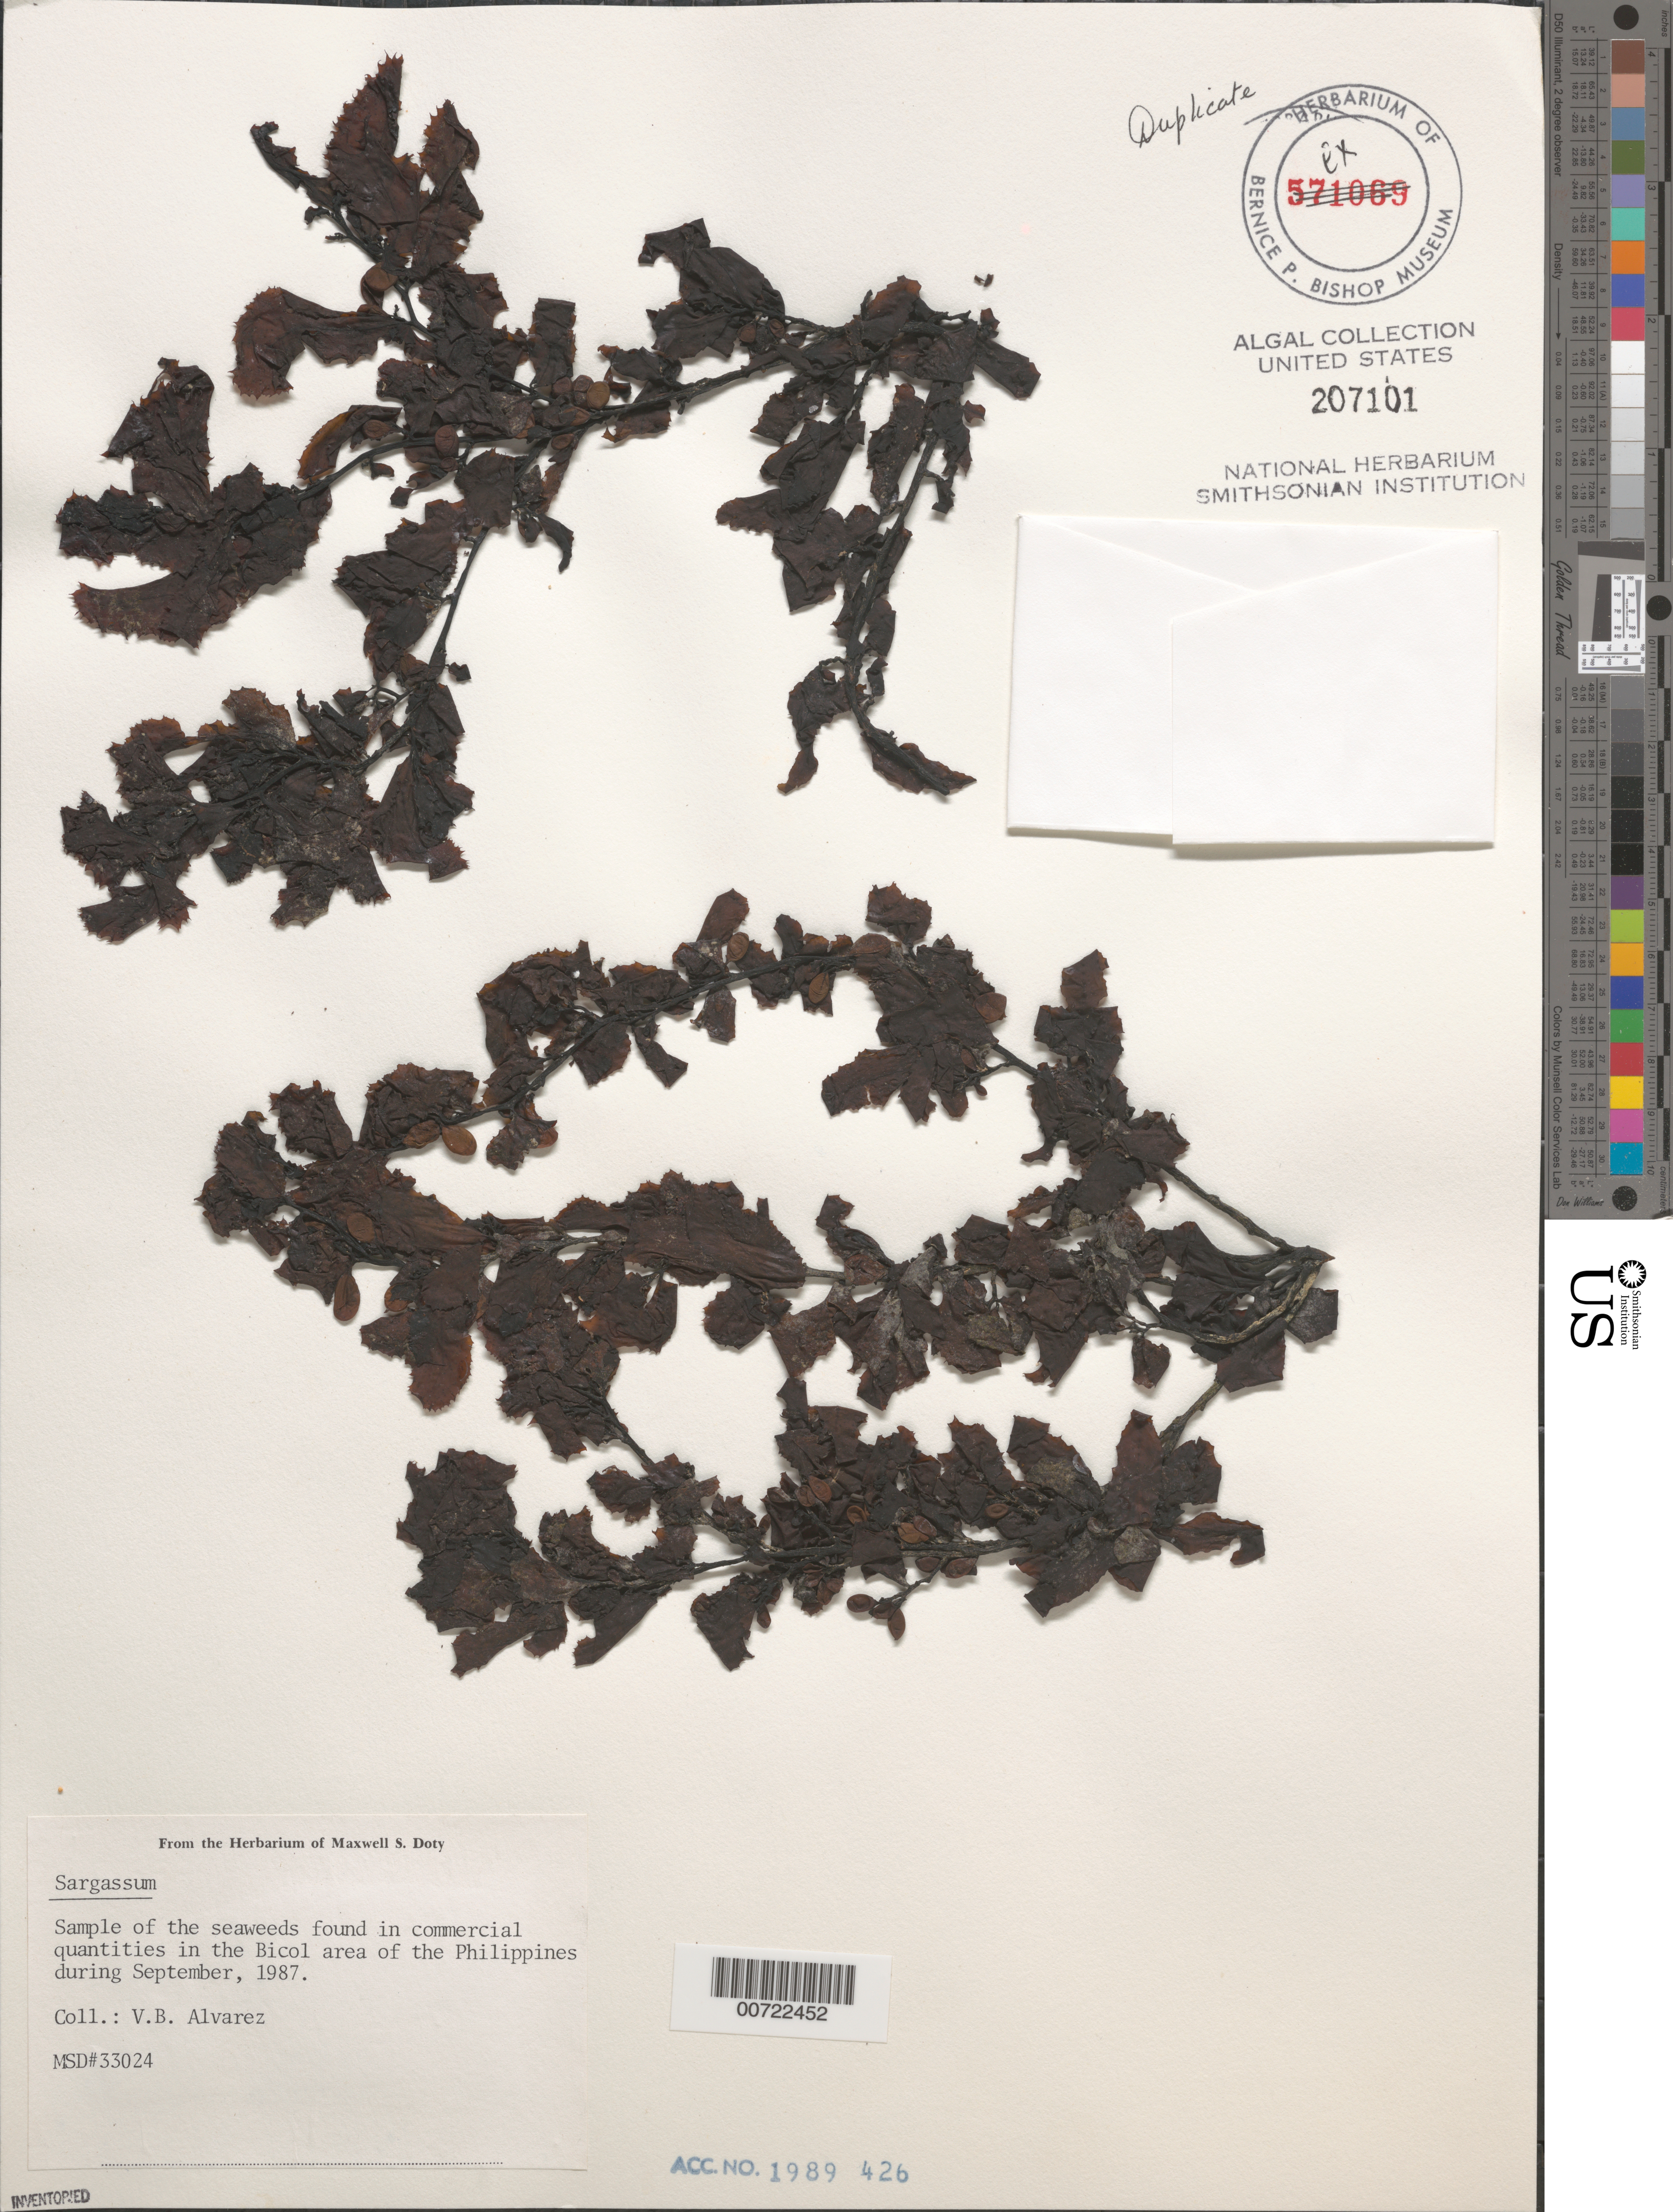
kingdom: Chromista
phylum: Ochrophyta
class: Phaeophyceae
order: Fucales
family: Sargassaceae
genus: Sargassum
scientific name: Sargassum sp.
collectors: V. Alvarez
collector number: MSD 33024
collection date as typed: Sep 1987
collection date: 1987-09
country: Philippines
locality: Bicol area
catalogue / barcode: US 207101